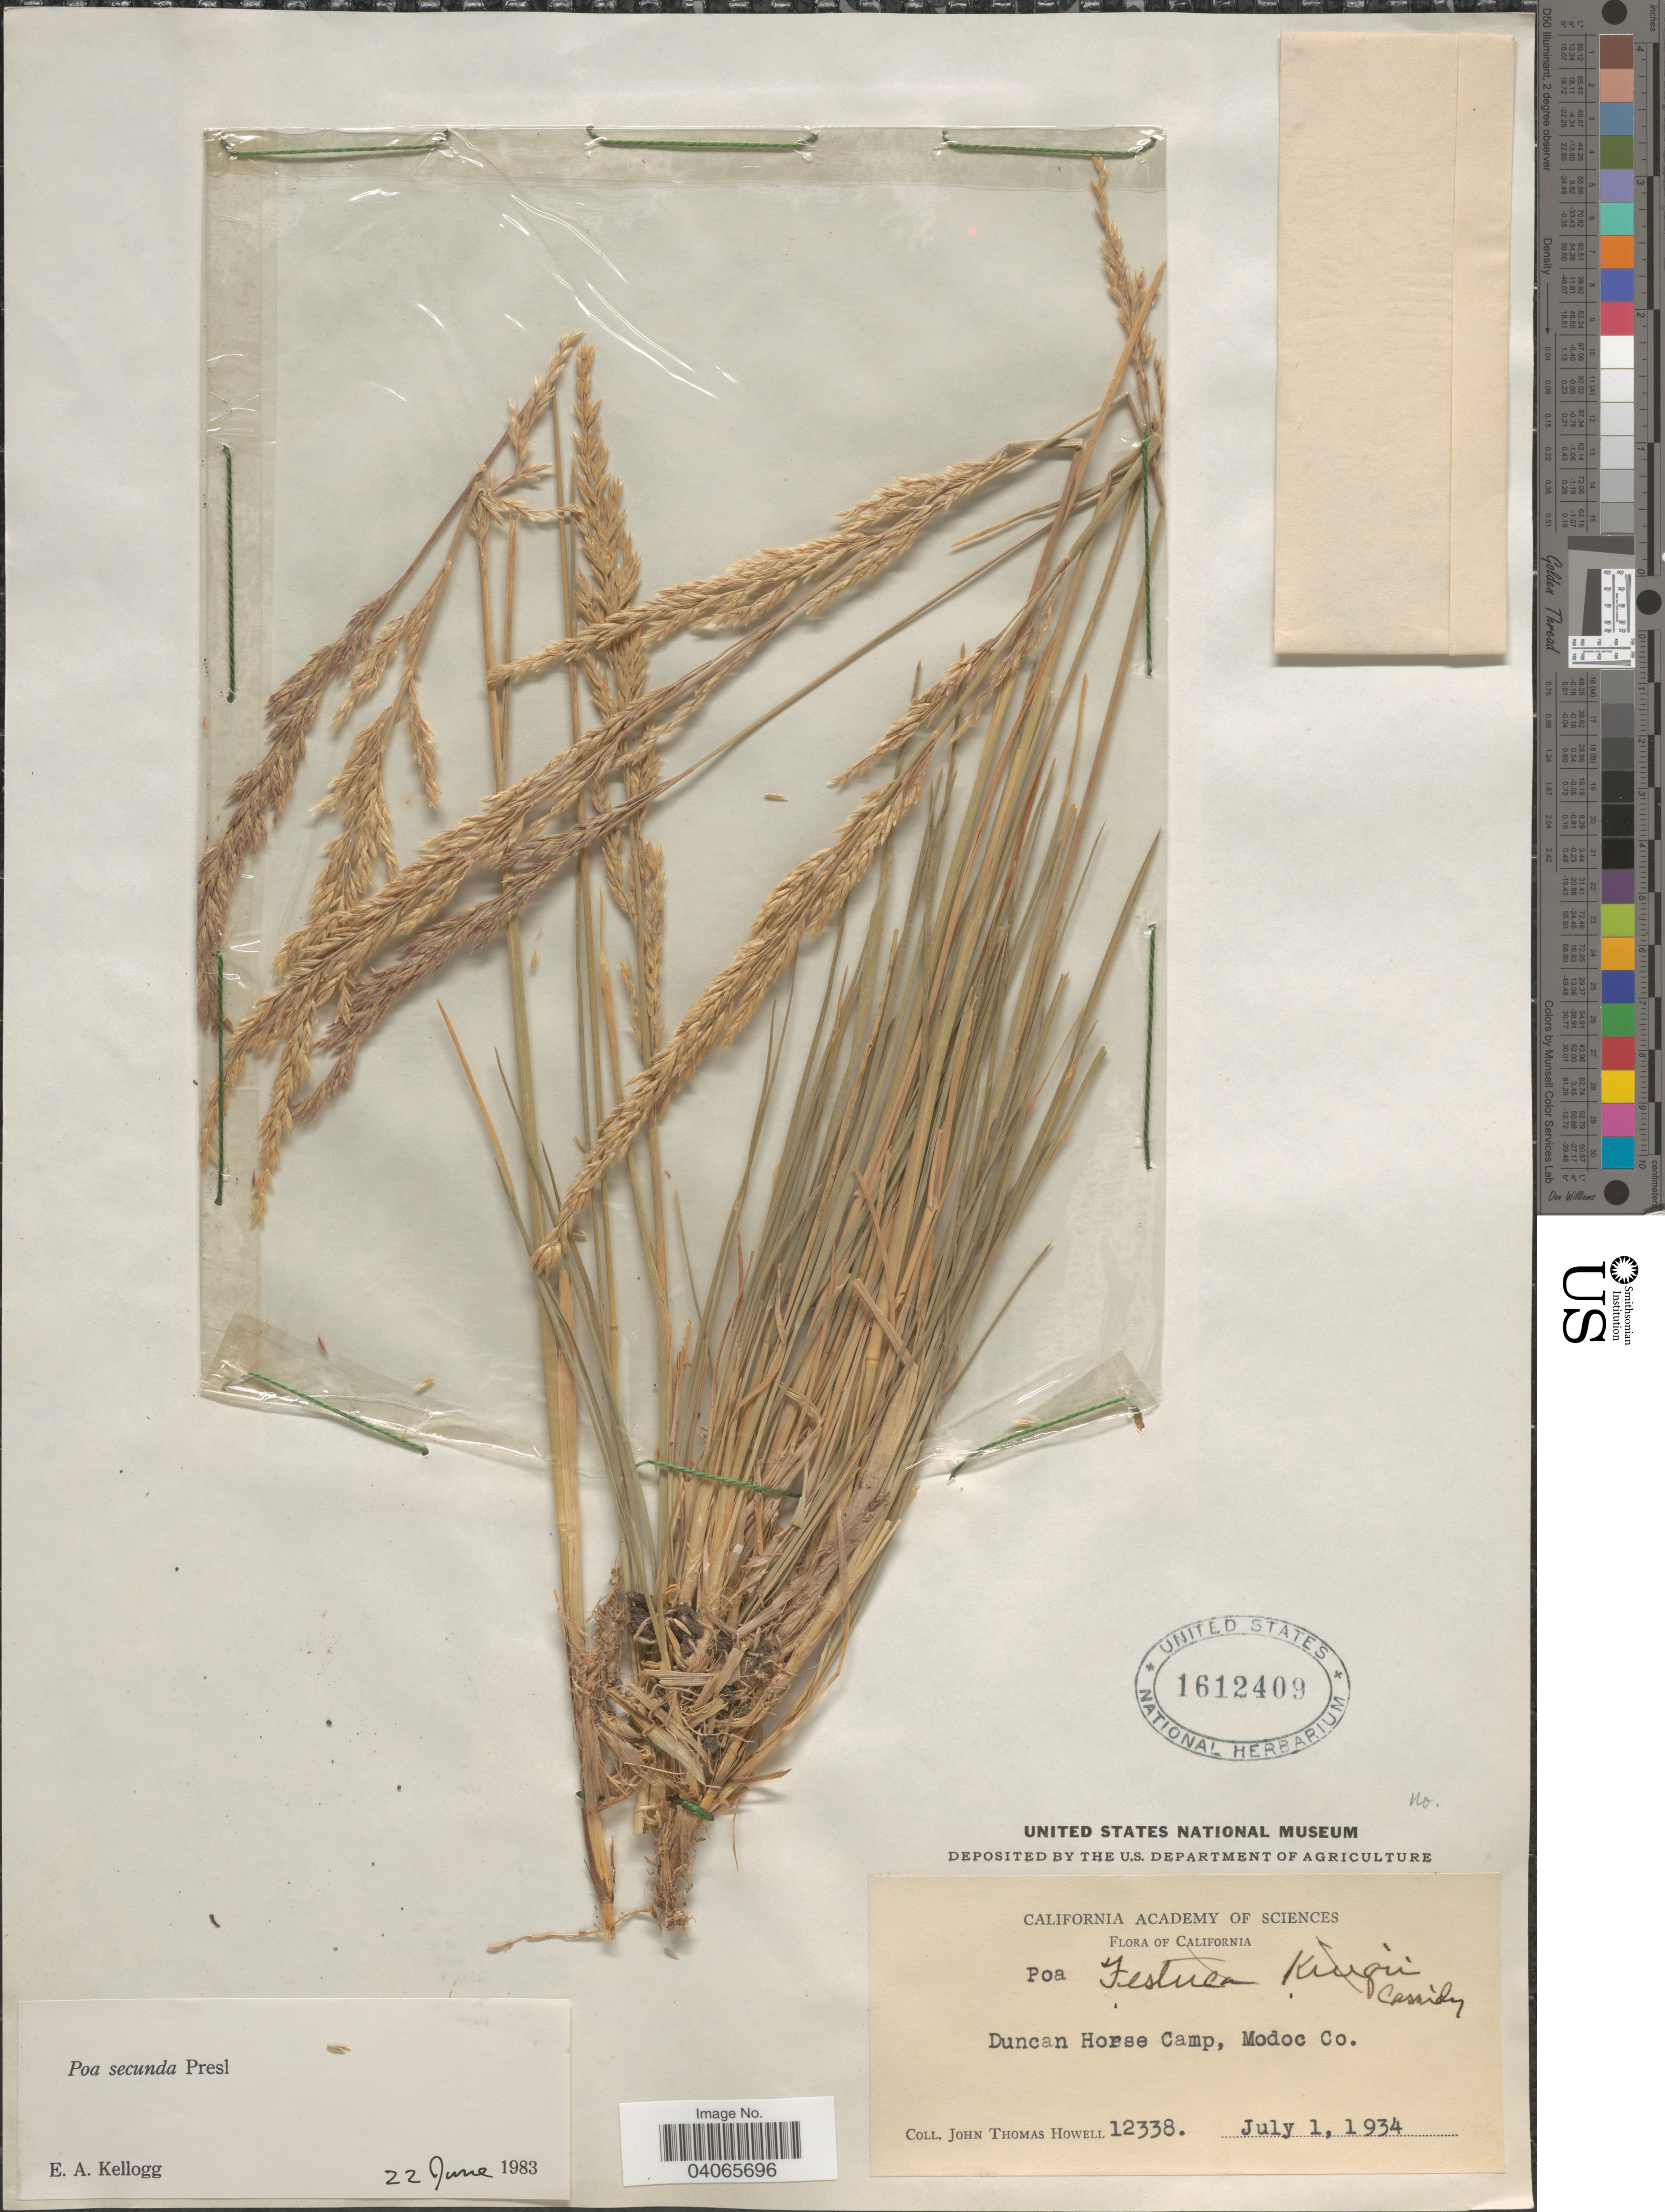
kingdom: Plantae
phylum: Tracheophyta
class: Liliopsida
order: Poales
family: Poaceae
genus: Poa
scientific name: Poa secunda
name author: J. Presl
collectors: J. T. Howell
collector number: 12338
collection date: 1934-07-01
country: United States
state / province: California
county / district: Modoc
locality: Duncan Horse Camp, Modoc Co.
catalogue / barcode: US 1612409